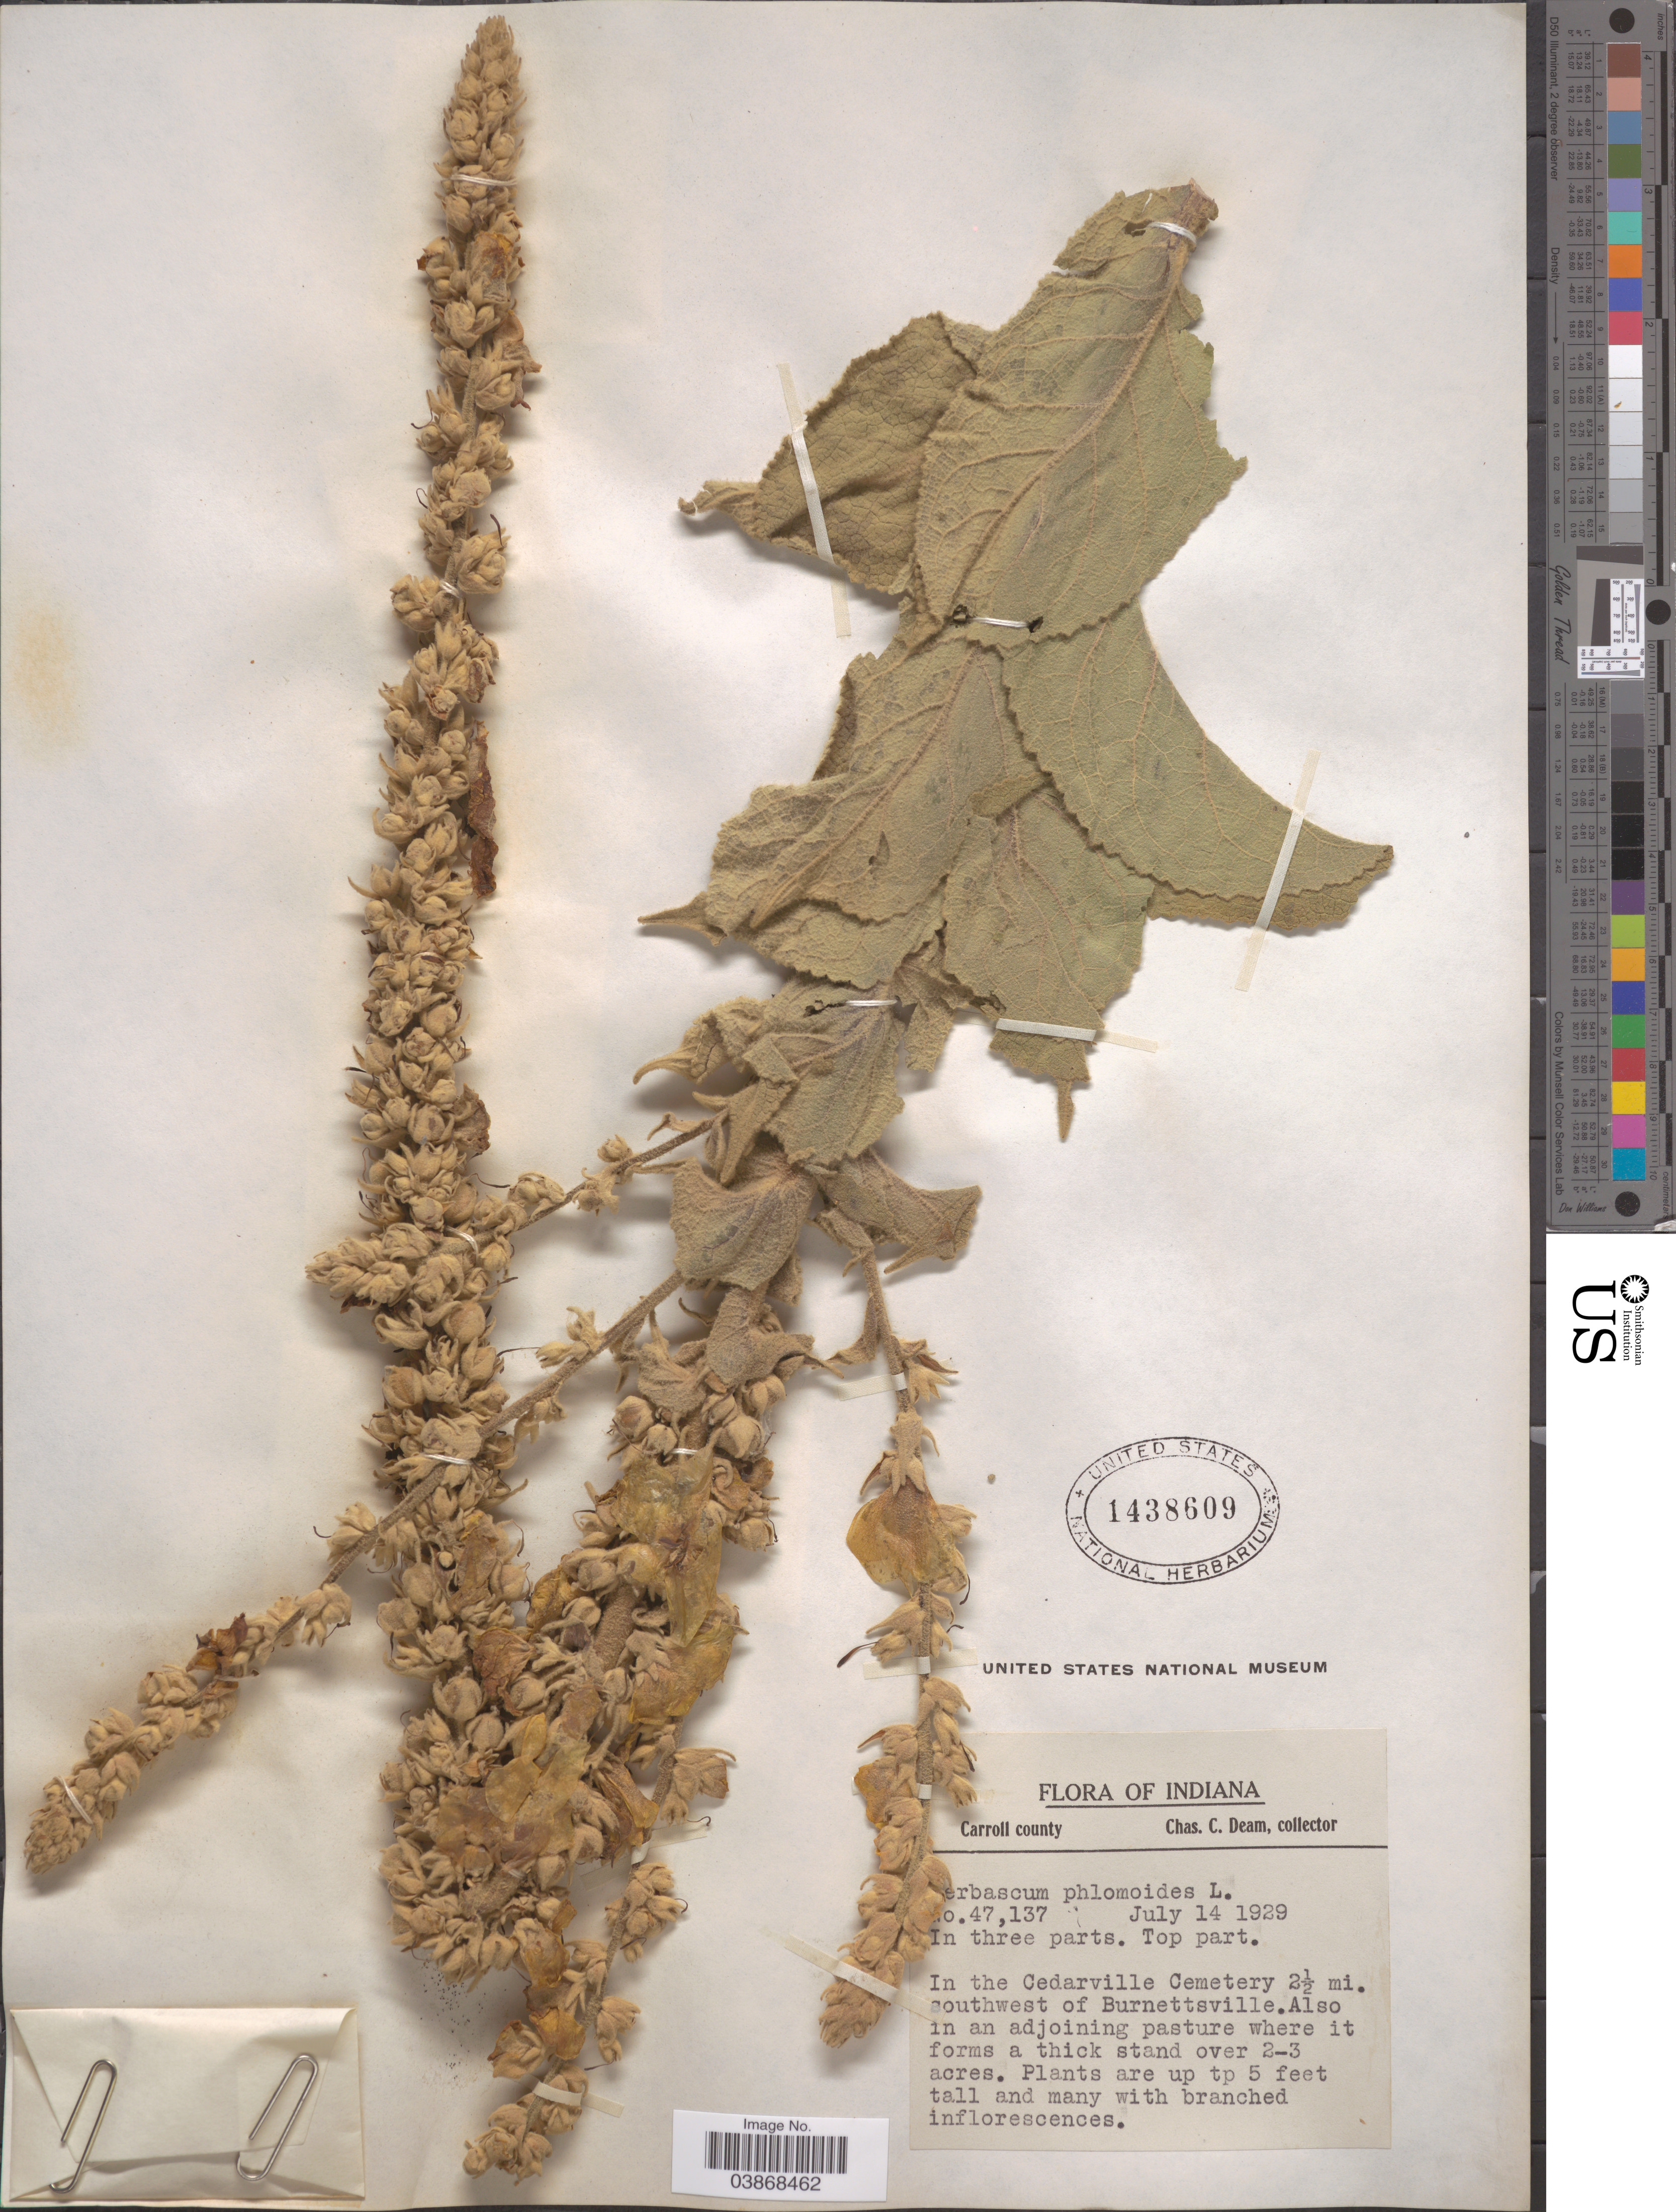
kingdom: Plantae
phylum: Tracheophyta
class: Magnoliopsida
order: Lamiales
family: Scrophulariaceae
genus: Verbascum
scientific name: Verbascum phlomoides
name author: L.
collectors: C. C. Deam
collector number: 47137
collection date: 1929-07-14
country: United States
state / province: Indiana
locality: Carroll County. In the Cedarville Cemetery 2½ mi. southwest of Burnettsville.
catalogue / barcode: US 1438609